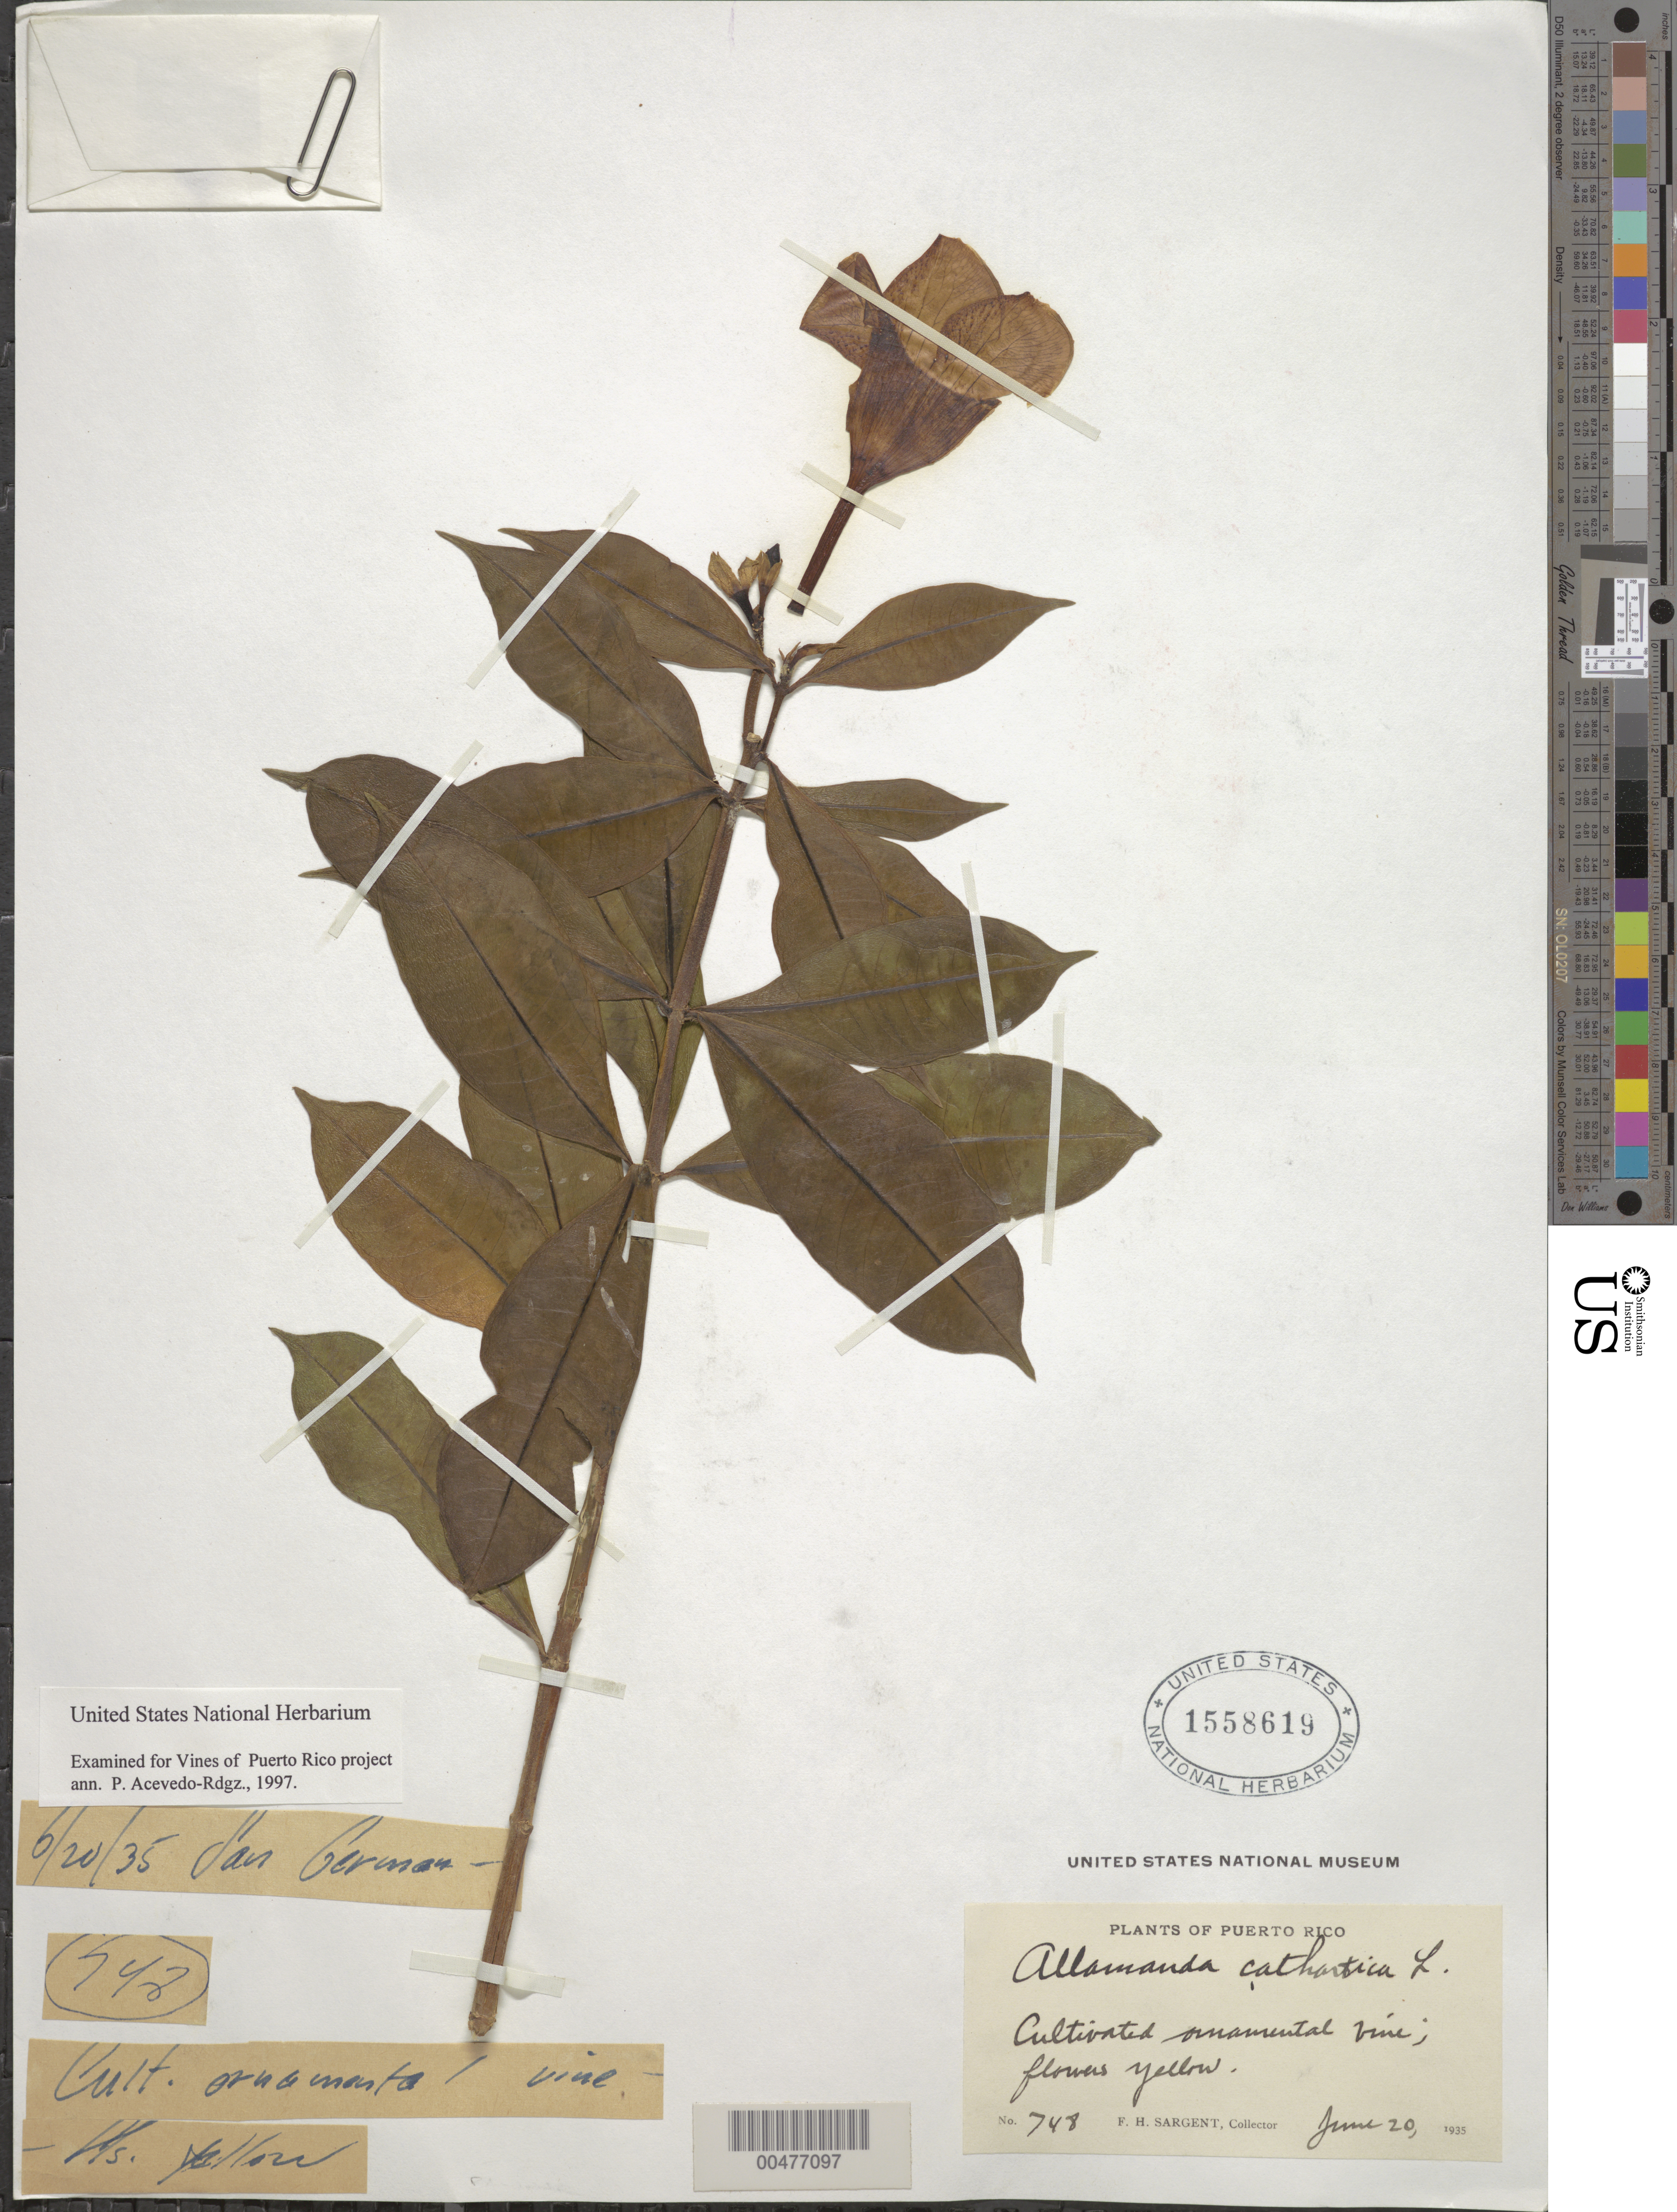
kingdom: Plantae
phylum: Tracheophyta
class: Magnoliopsida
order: Gentianales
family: Apocynaceae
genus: Allamanda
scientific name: Allamanda cathartica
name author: L.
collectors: F. H. Sargent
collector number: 748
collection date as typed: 20 Jun 1935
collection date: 1935-06-20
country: Puerto Rico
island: Greater Antilles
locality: San German. Cultivated.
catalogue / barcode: US 1558619